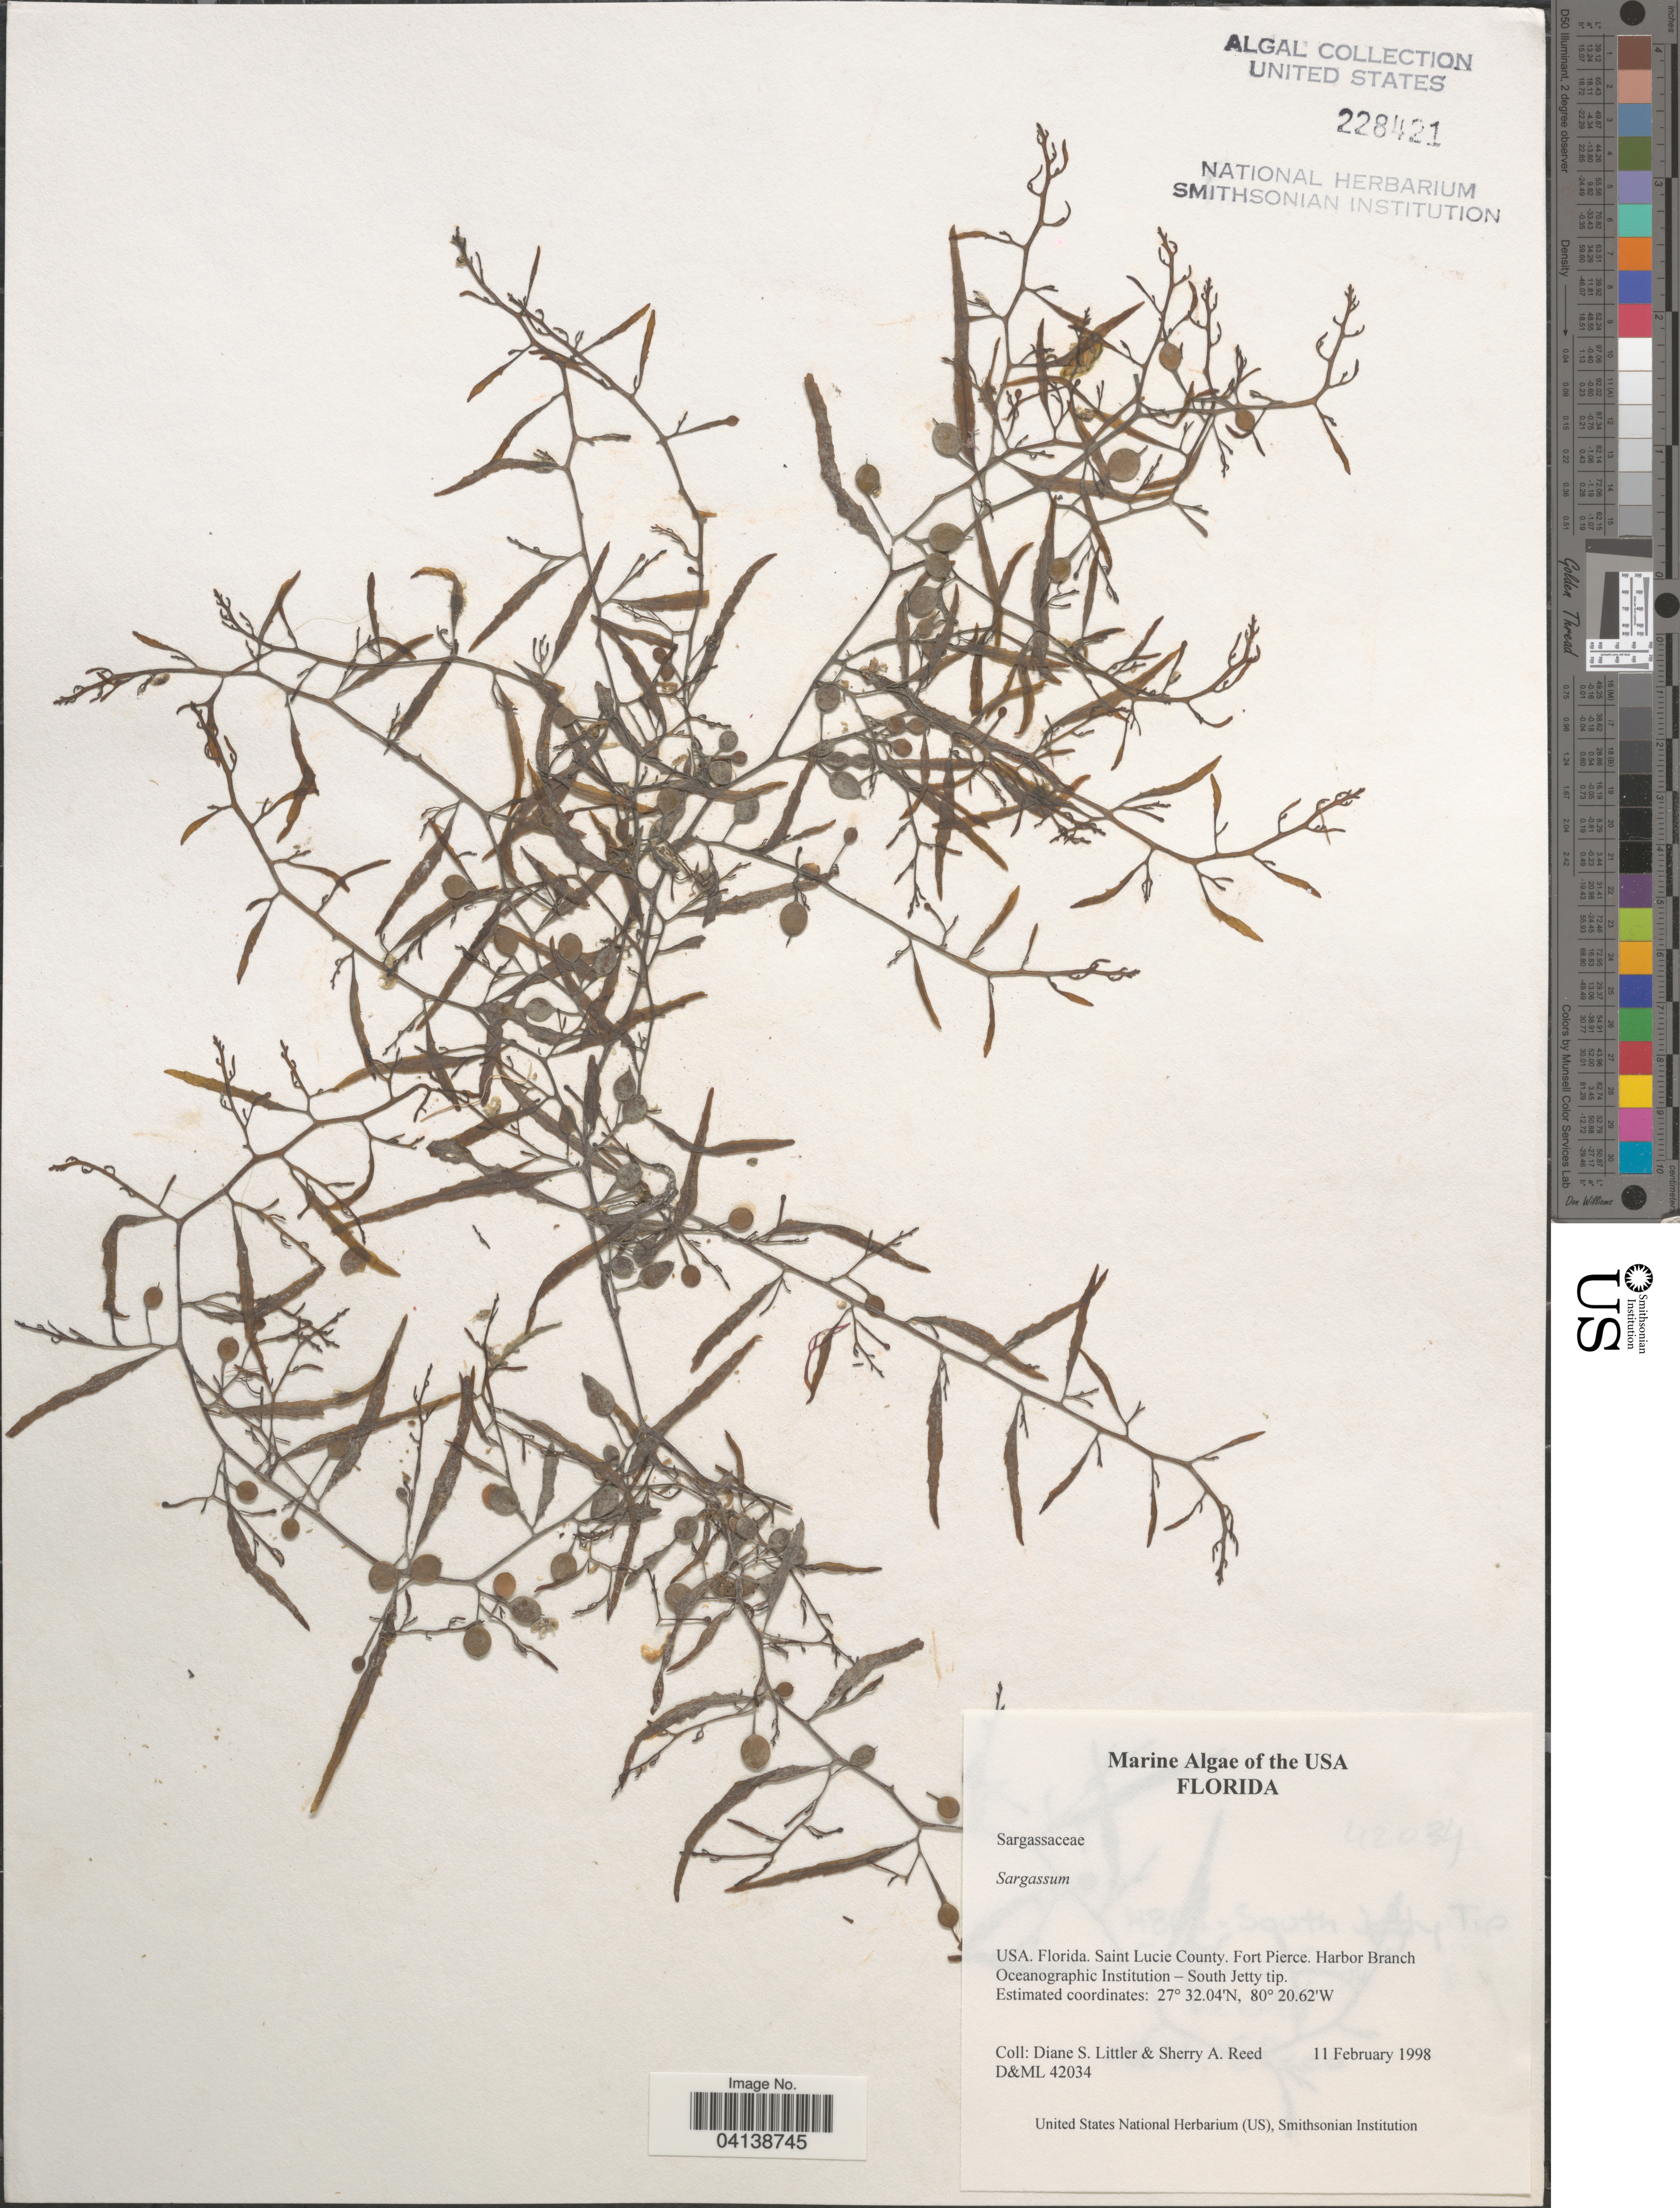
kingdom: Chromista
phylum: Ochrophyta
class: Phaeophyceae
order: Fucales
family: Sargassaceae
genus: Sargassum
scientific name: Sargassum sp.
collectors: D. S. Littler & S. Reed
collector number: D&ML42034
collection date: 1998-02-11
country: United States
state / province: Florida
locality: Saint Lucie County. Fort Pierce. Harbor Branch Oceanographic Institution - South Jetty tip.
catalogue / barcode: US 228421